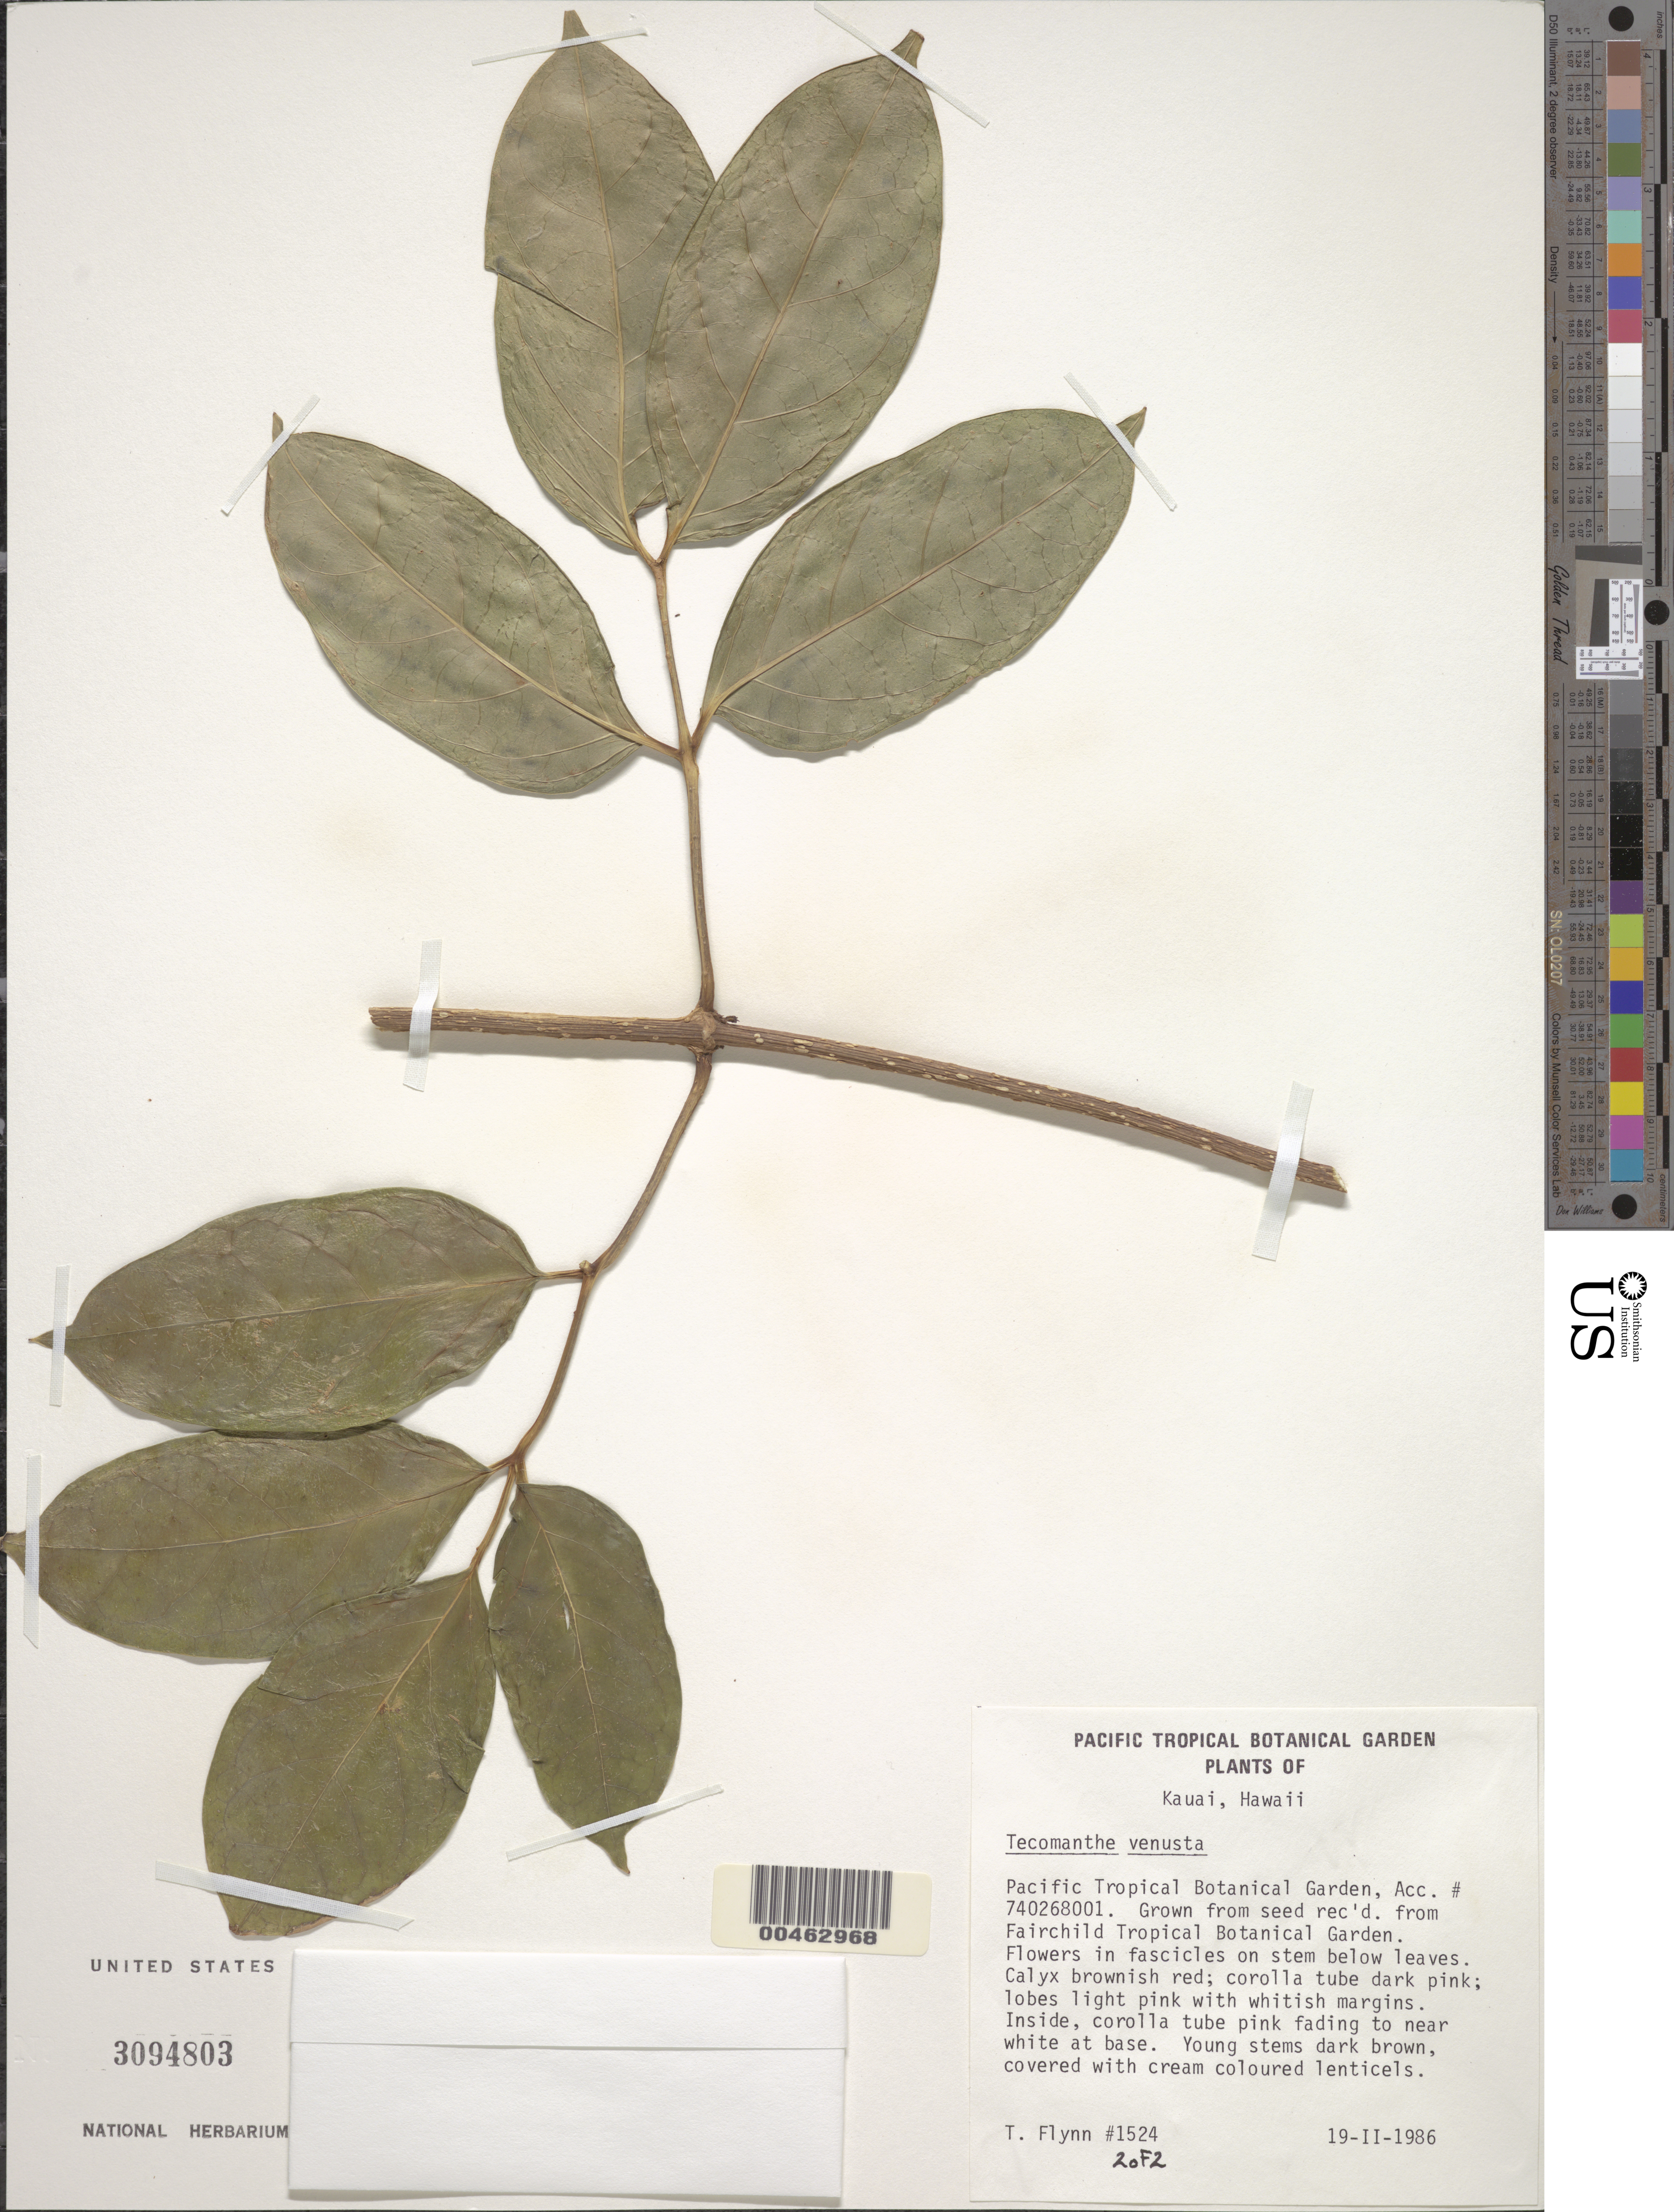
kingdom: Plantae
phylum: Tracheophyta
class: Magnoliopsida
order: Lamiales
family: Bignoniaceae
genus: Tecomanthe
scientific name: Tecomanthe dendrophila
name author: (Blume) K. Schum.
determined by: Gentry, A. H.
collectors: T. W. Flynn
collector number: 1524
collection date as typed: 19 Feb 1986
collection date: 1986-02-19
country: United States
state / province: Hawaii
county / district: Kauai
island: Kaua'i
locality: Pacific Tropical Botanical Garden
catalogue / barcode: US 3094803